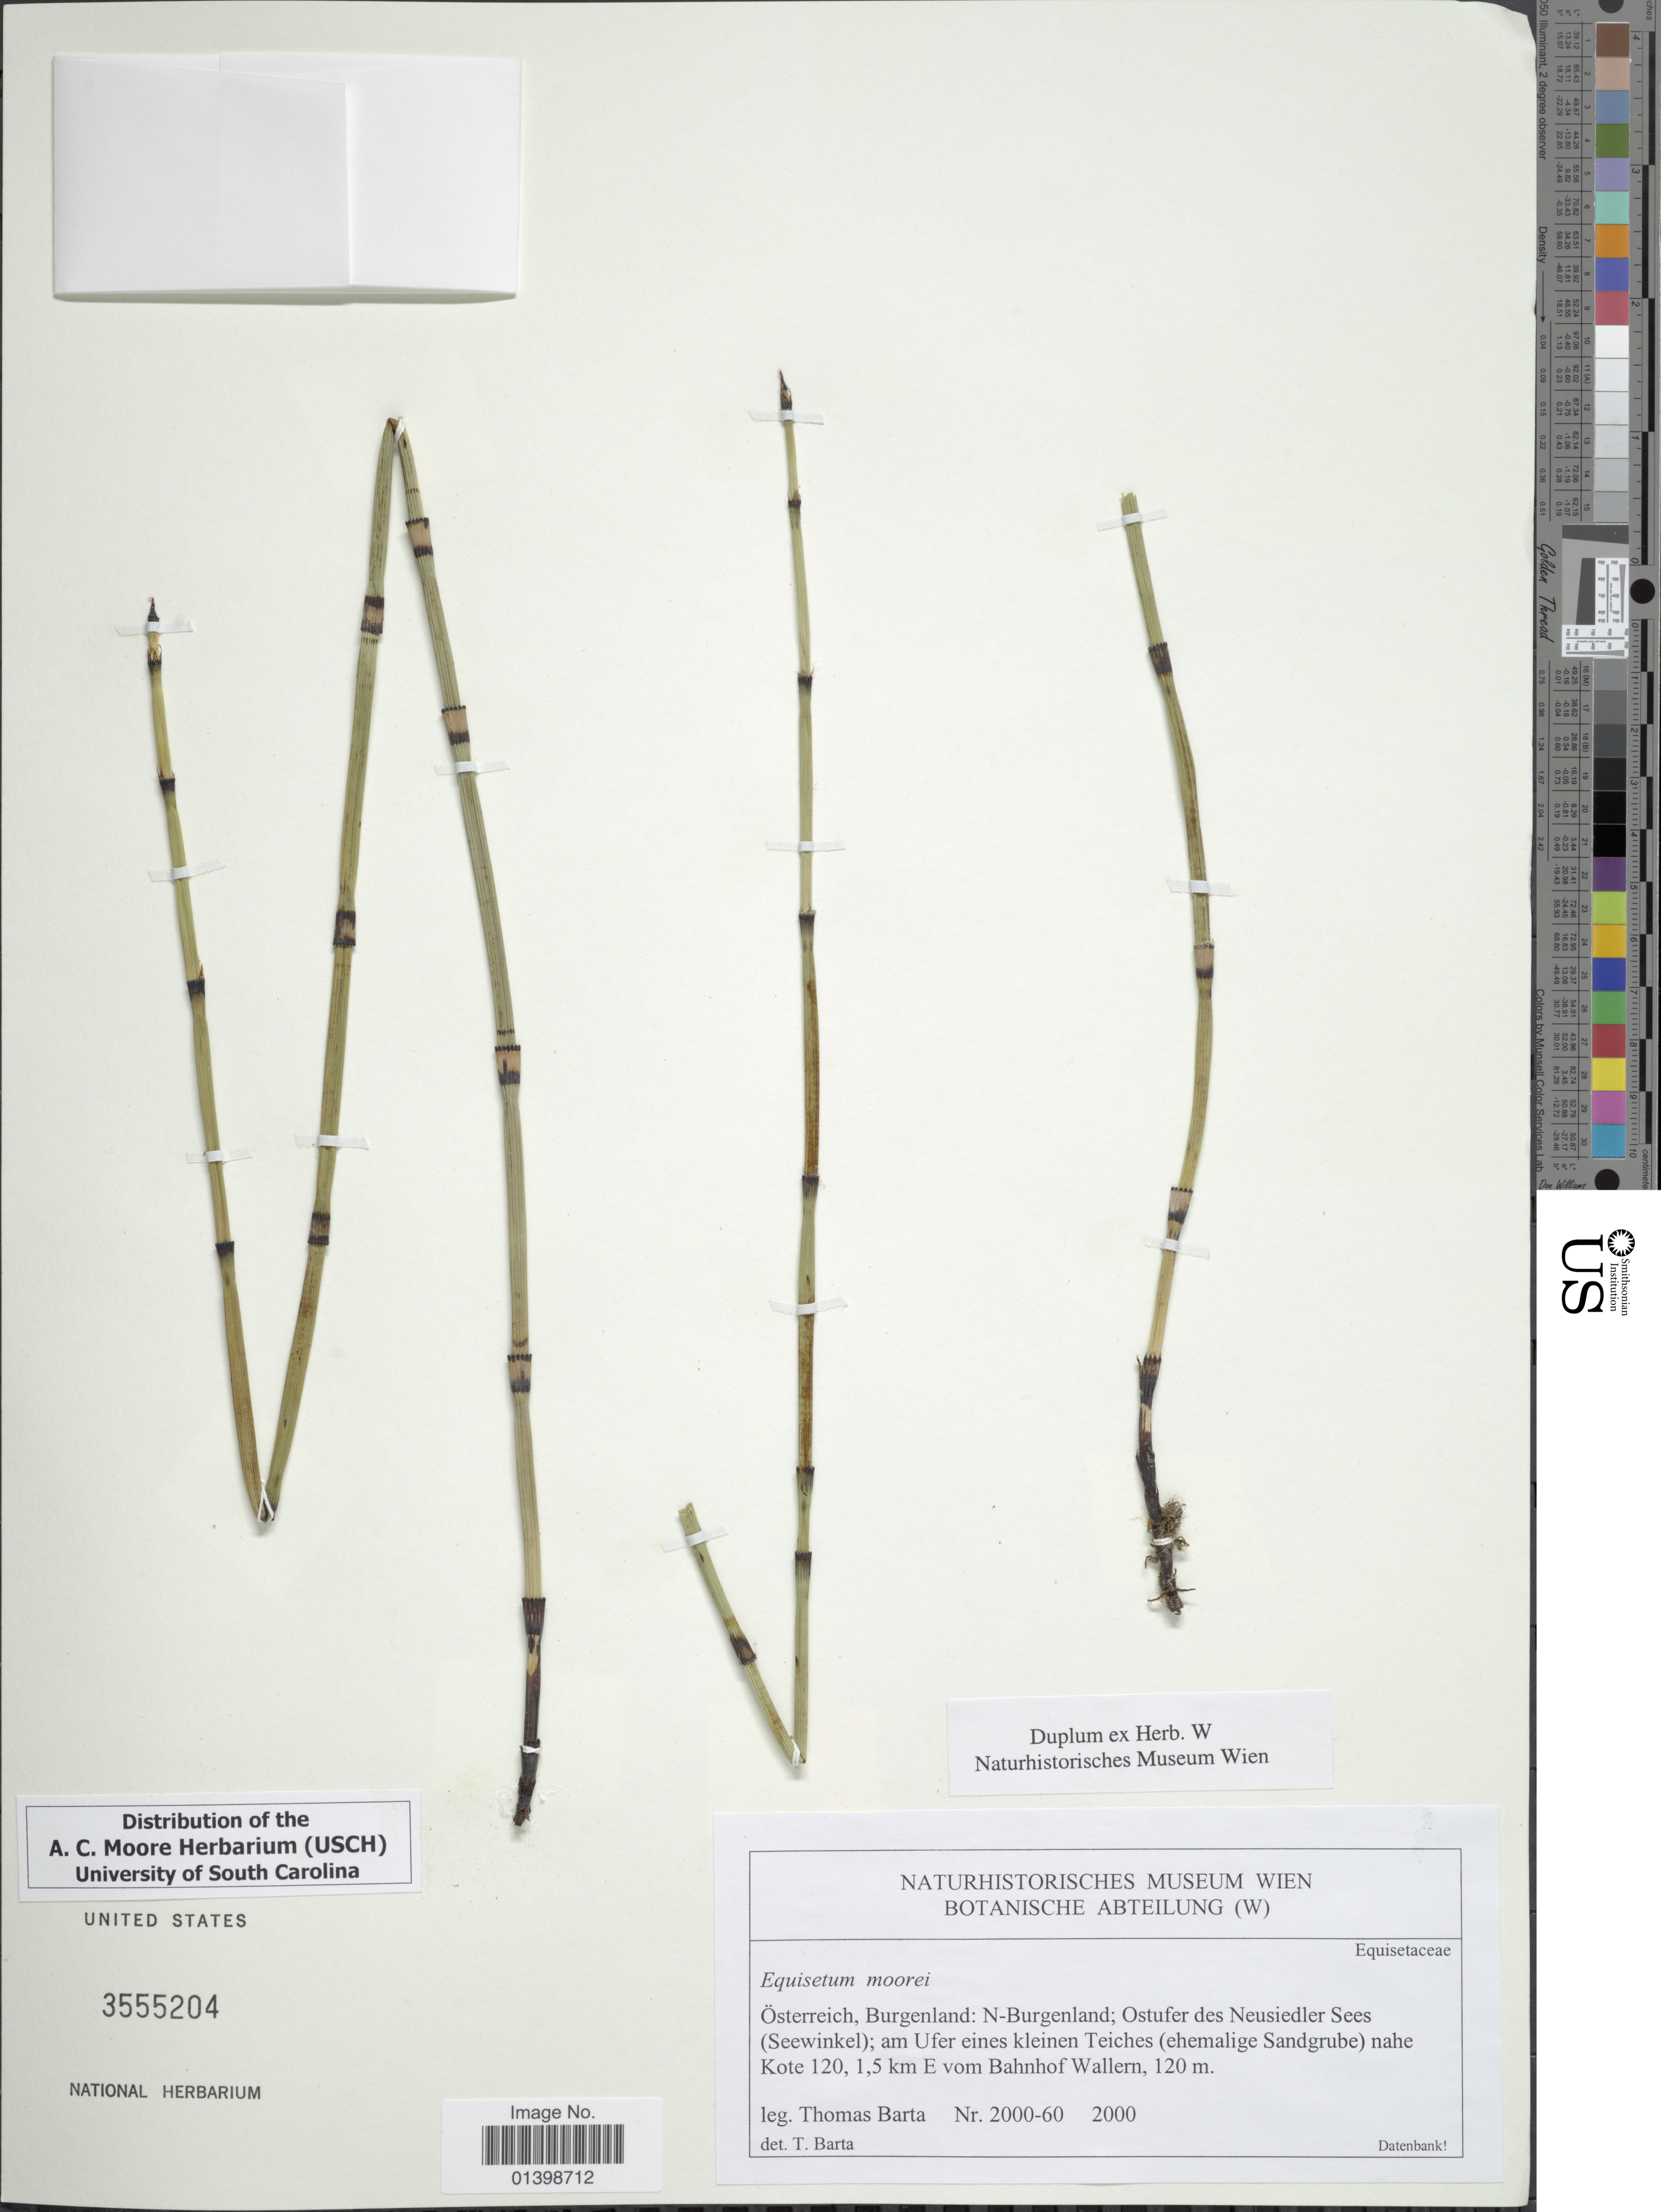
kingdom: Plantae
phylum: Tracheophyta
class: Polypodiopsida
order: Equisetales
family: Equisetaceae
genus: Equisetum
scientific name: Equisetum moorei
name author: Newman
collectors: T. Barta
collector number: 2000-60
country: Austria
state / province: Burgenland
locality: N-Burgenland; Ostufer des Neusiedler Sees (Seewinkel); am Ufer eines kleinen Teiches (ehemalige Sandgrube) nahe Kote 120, 1,5 km E vom Bahnhof Wallern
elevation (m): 120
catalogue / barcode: US 3555204